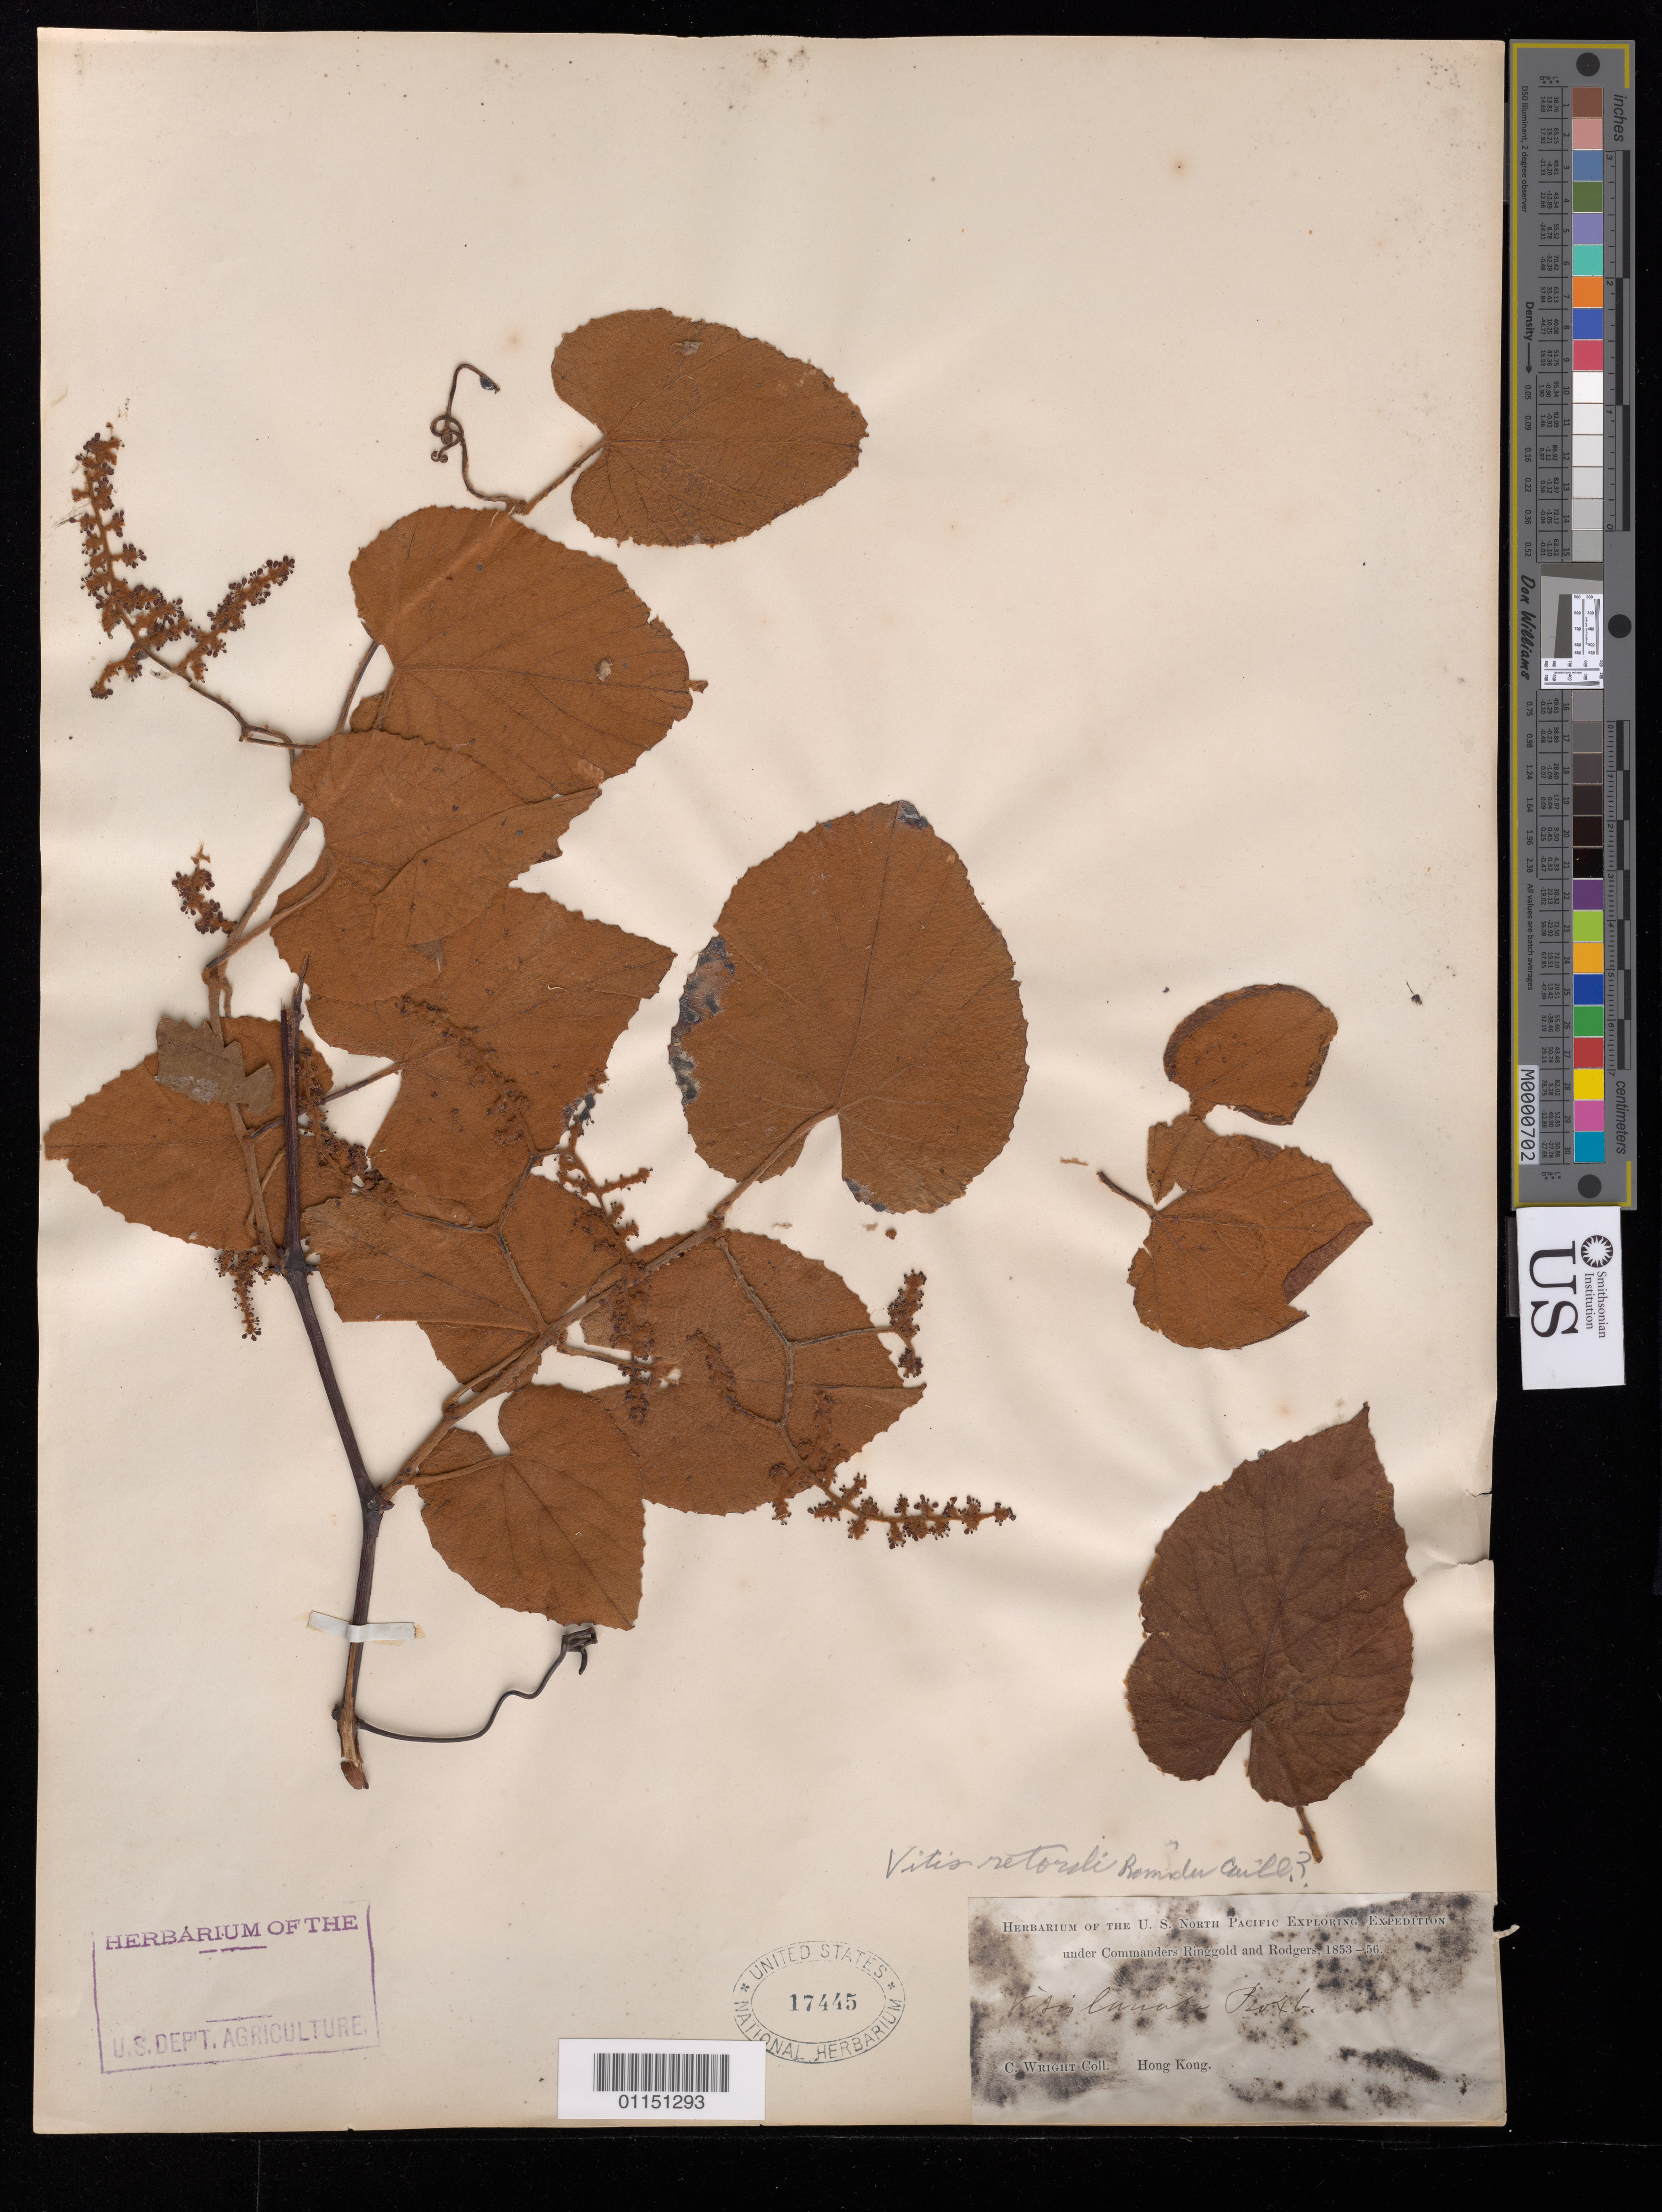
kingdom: Plantae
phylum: Tracheophyta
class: Magnoliopsida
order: Vitales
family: Vitaceae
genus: Vitis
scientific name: Vitis retordii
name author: Rom. Caill. ex Planch.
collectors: C. Wright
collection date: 1853/1856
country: China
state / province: Hong Kong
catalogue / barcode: US 17445